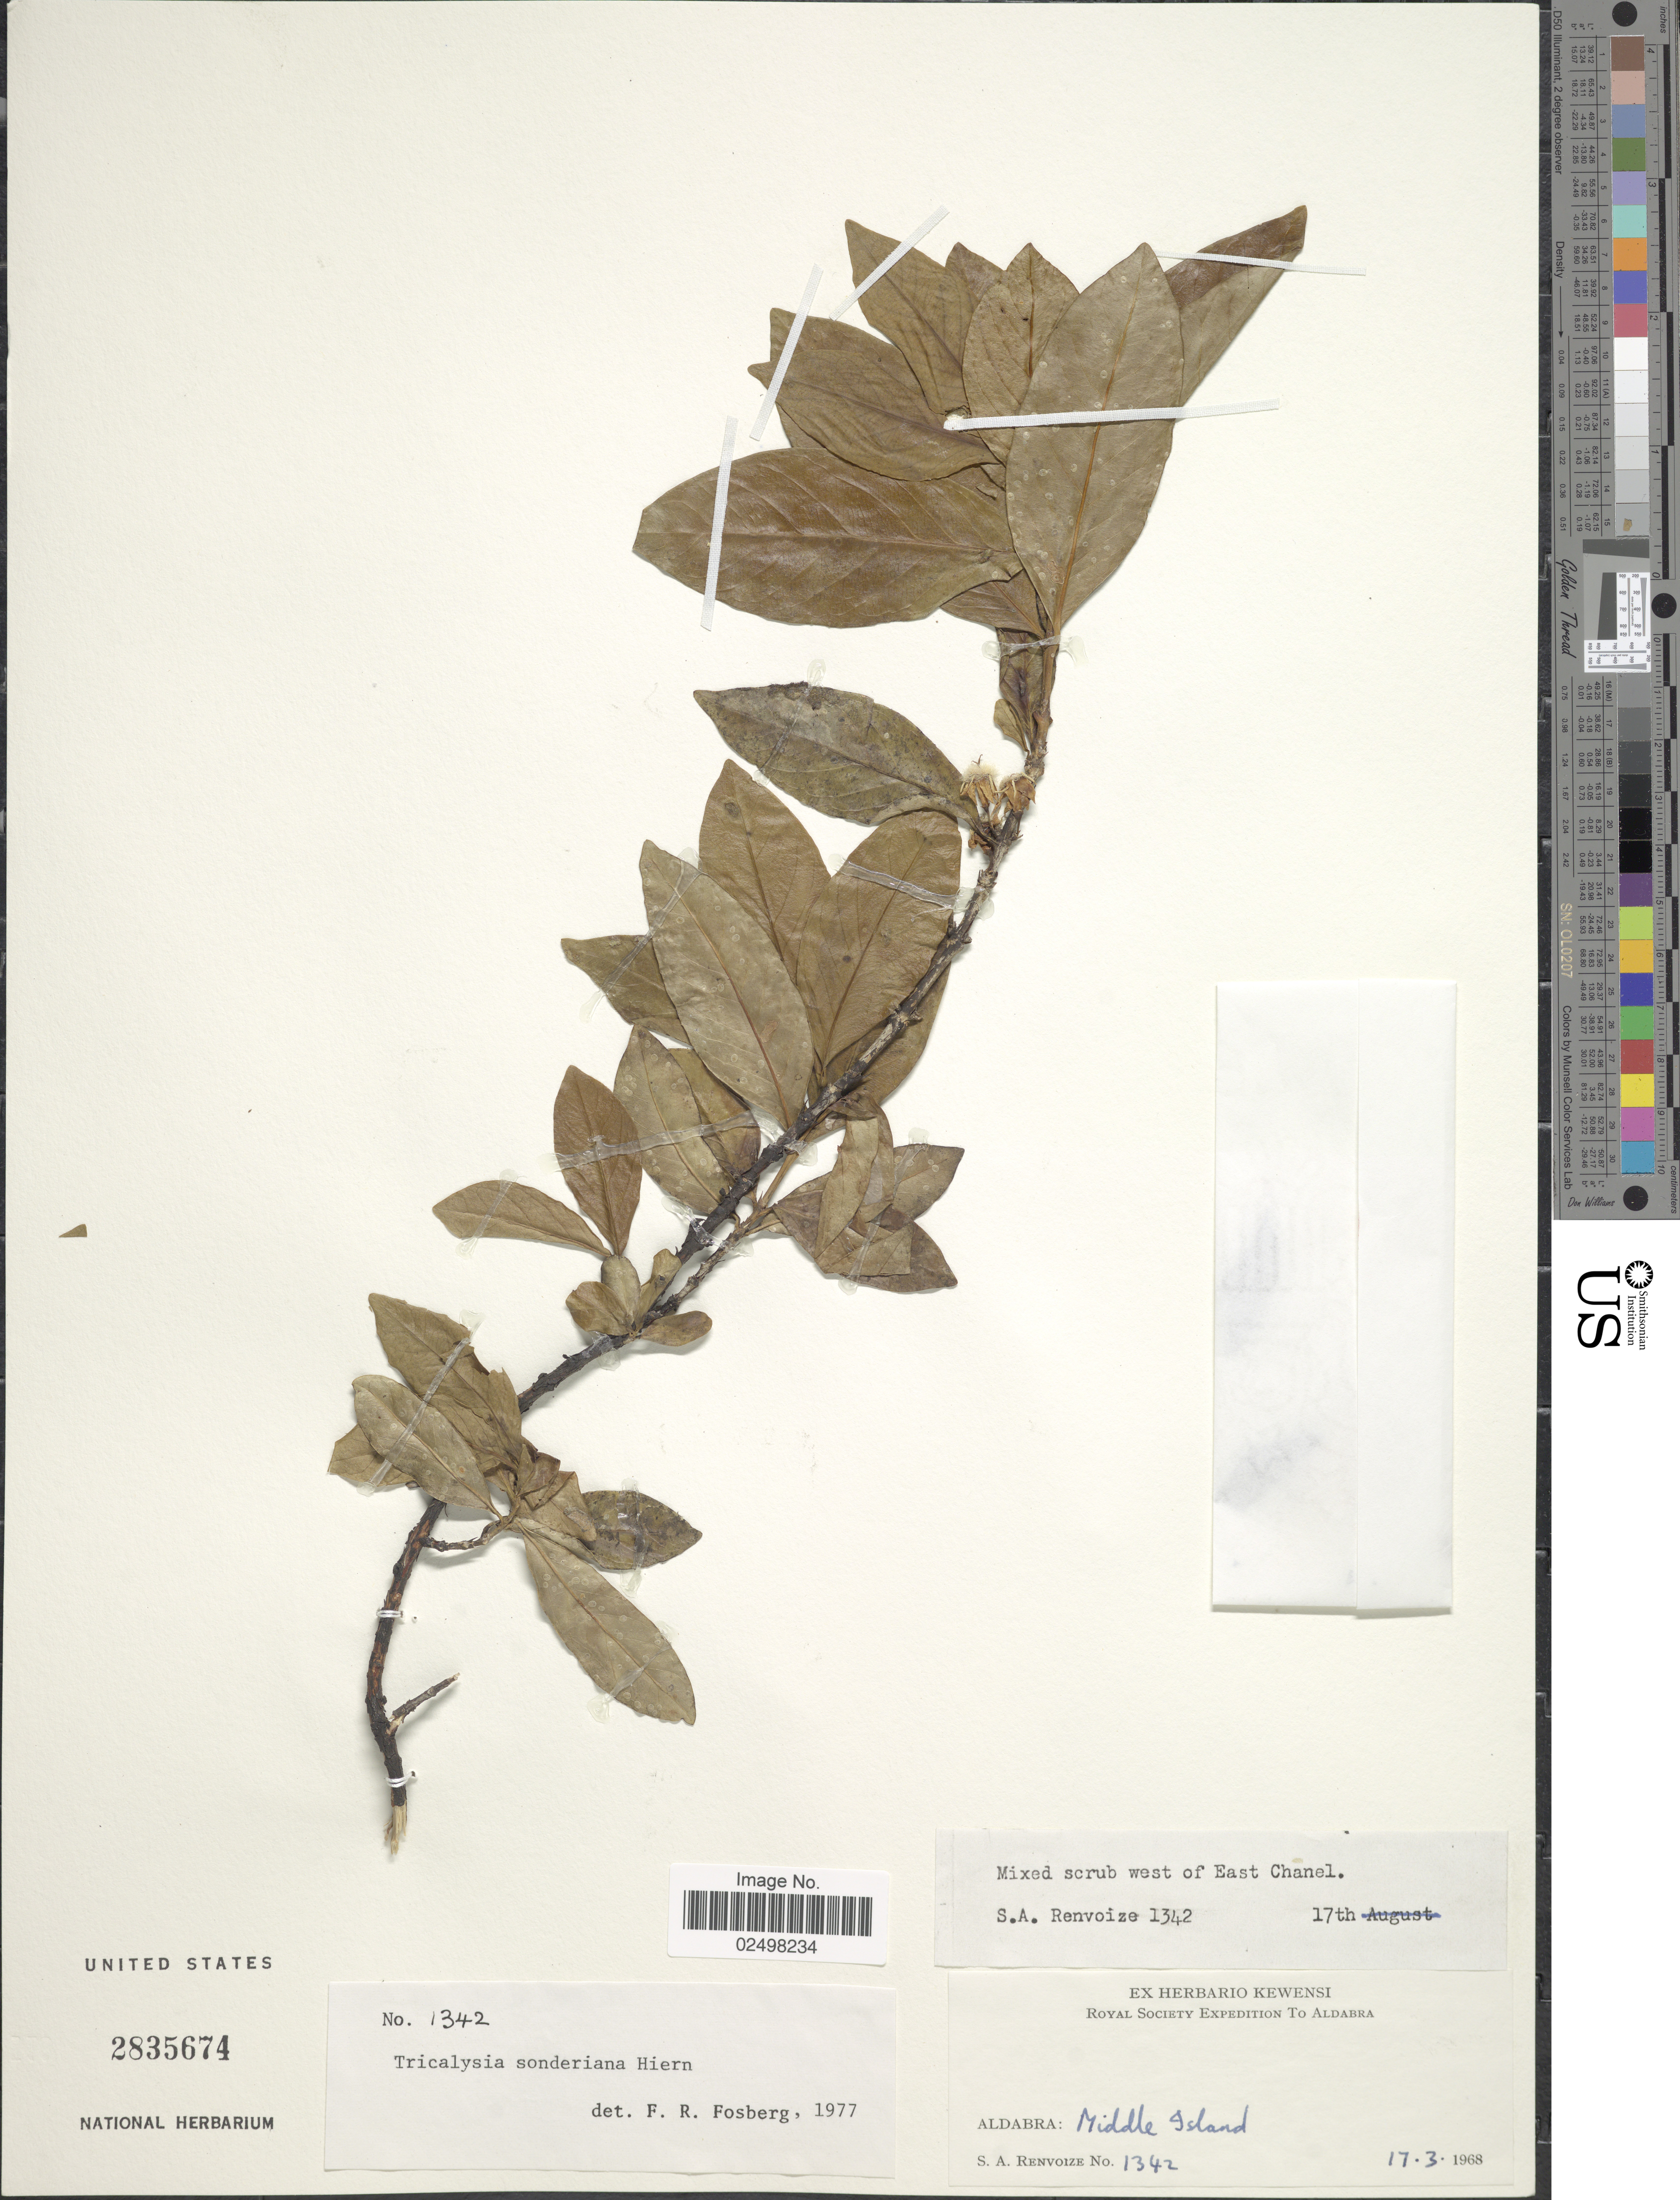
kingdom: Plantae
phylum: Tracheophyta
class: Magnoliopsida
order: Gentianales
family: Rubiaceae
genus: Tricalysia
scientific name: Tricalysia sonderiana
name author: Hiern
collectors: S. A. Renvoize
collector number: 1342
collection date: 1968-03-17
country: Seychelles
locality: Aldabra: Middle Island. West of East Chanel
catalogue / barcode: US 2835674